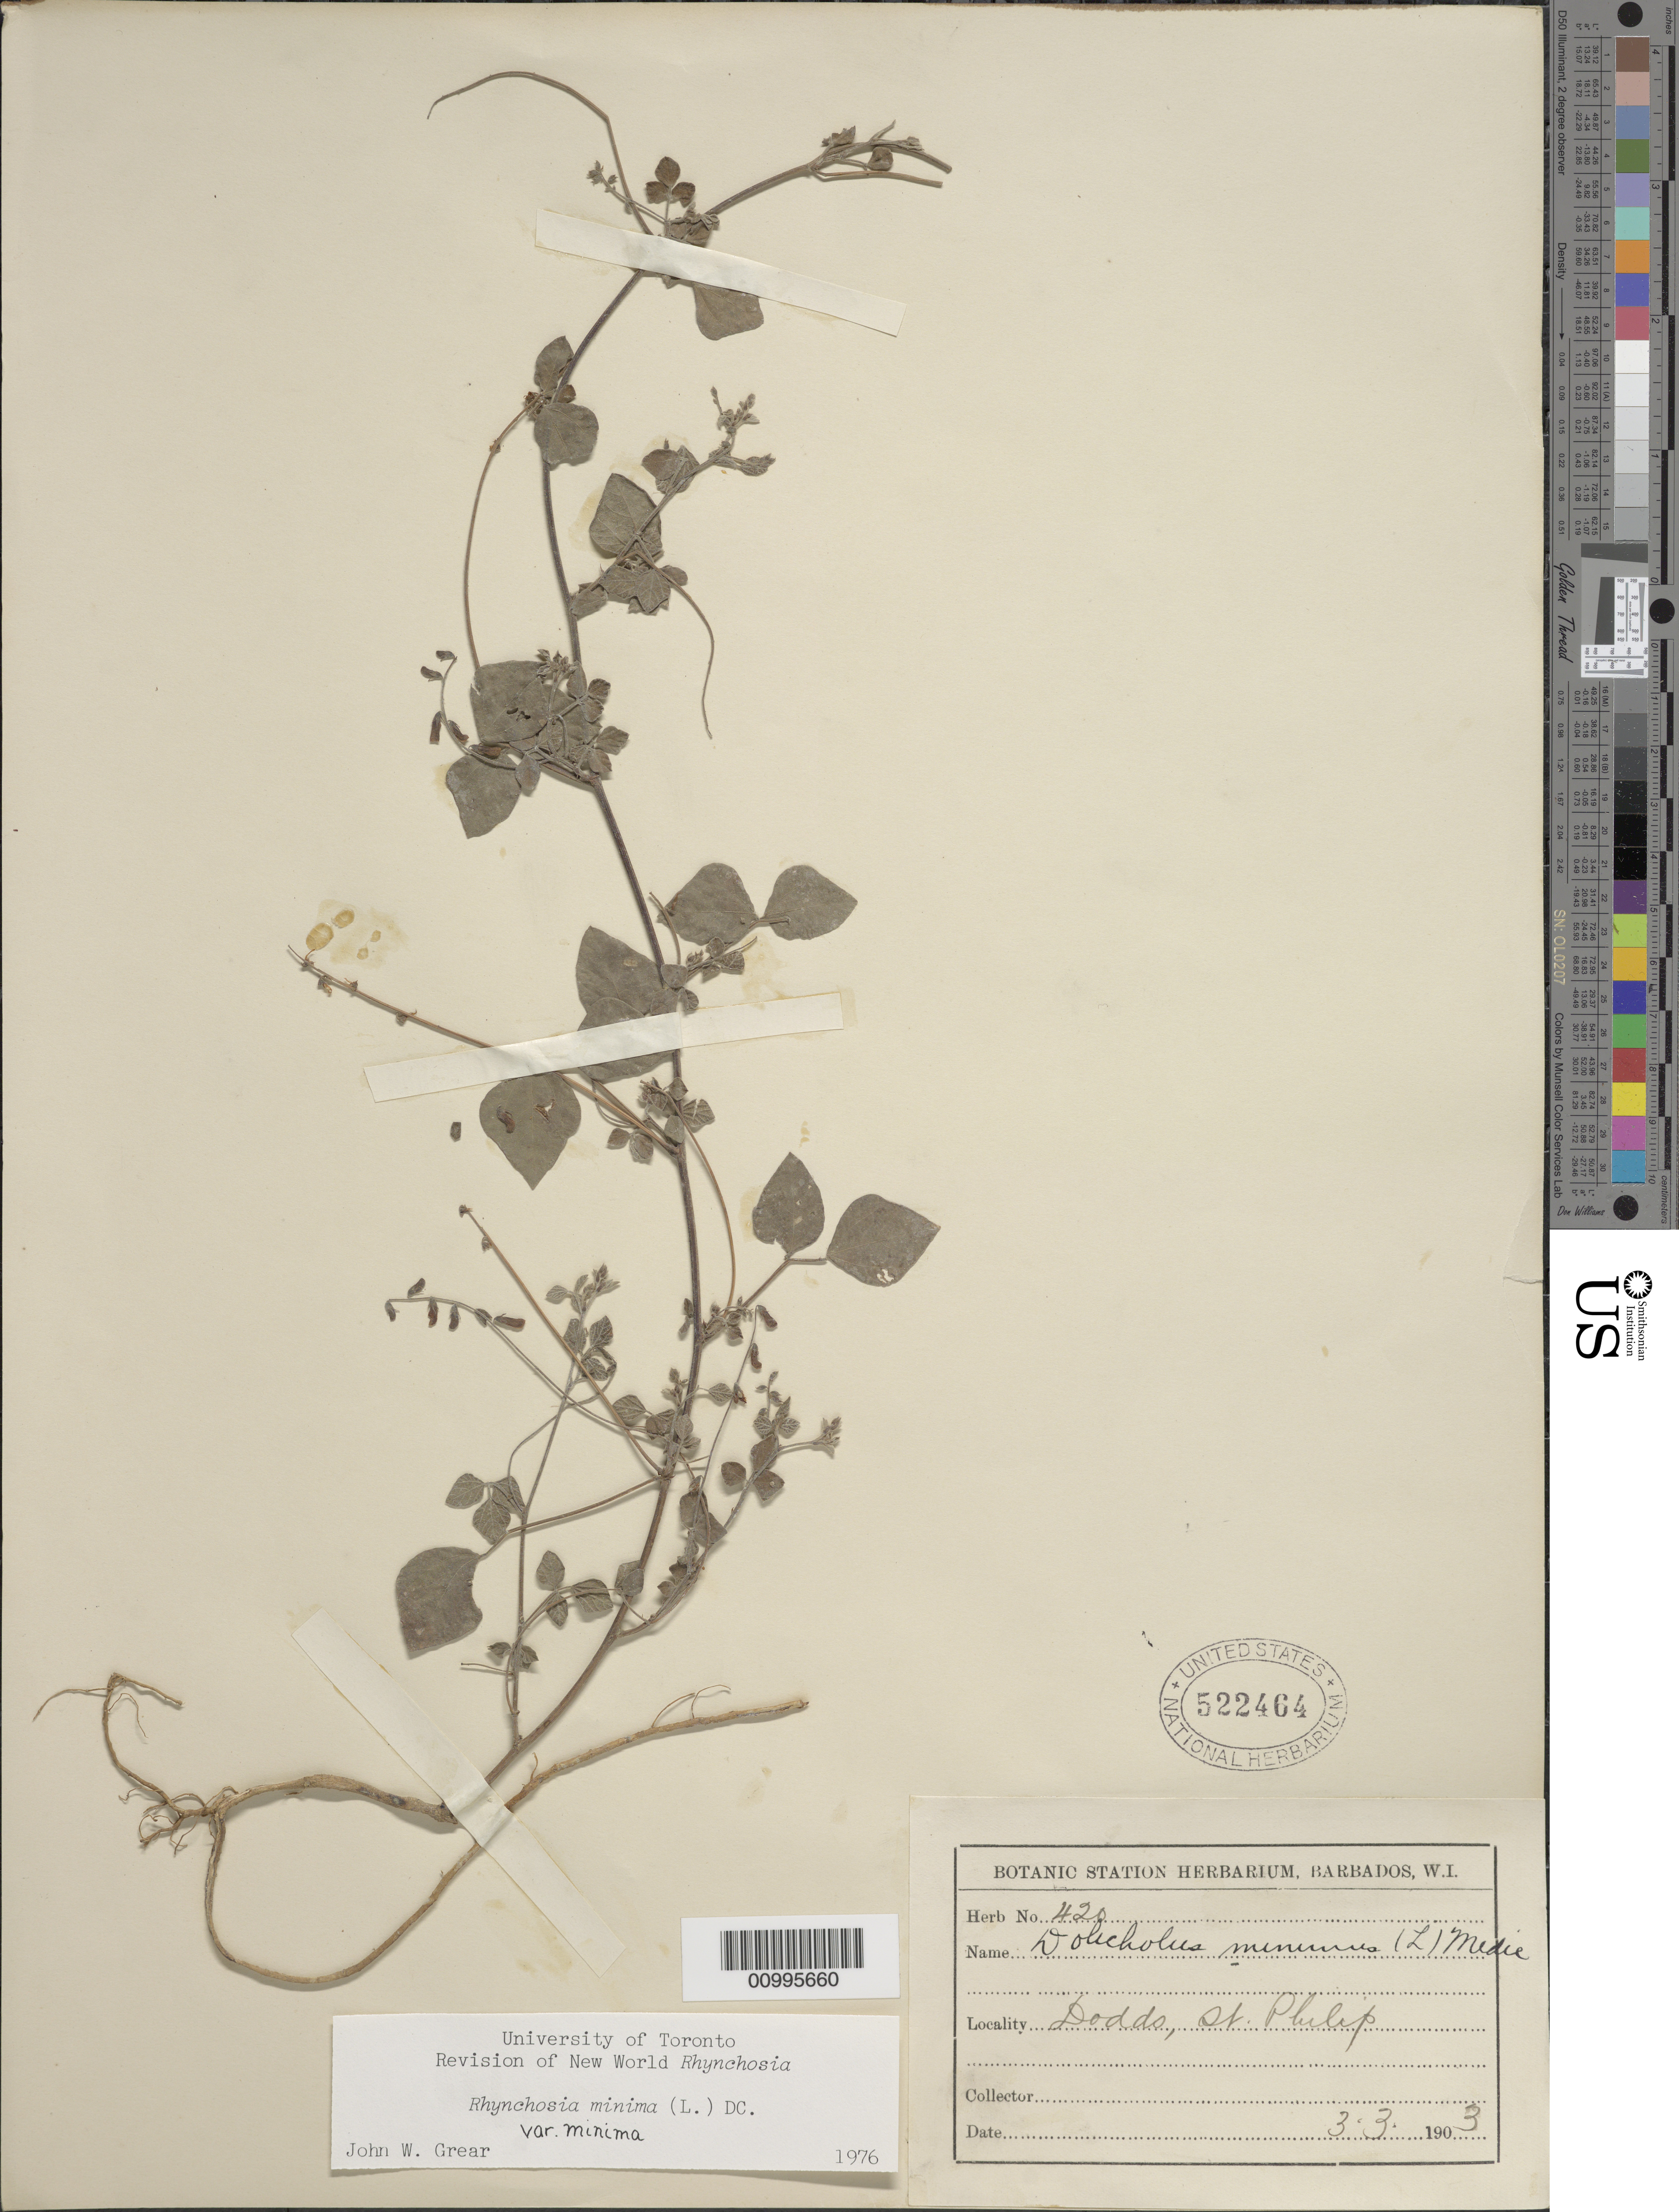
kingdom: Plantae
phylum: Tracheophyta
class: Magnoliopsida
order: Fabales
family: Fabaceae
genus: Rhynchosia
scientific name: Rhynchosia minima var. minima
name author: (L.) DC.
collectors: ex herb. Bot. Sta. Barbados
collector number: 420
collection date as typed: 03 Mar 1903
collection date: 1903-03-03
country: Barbados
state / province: Saint Philip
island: Barbados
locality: Dodds, St. Philip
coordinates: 0 N, 0 E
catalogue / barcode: US 522464